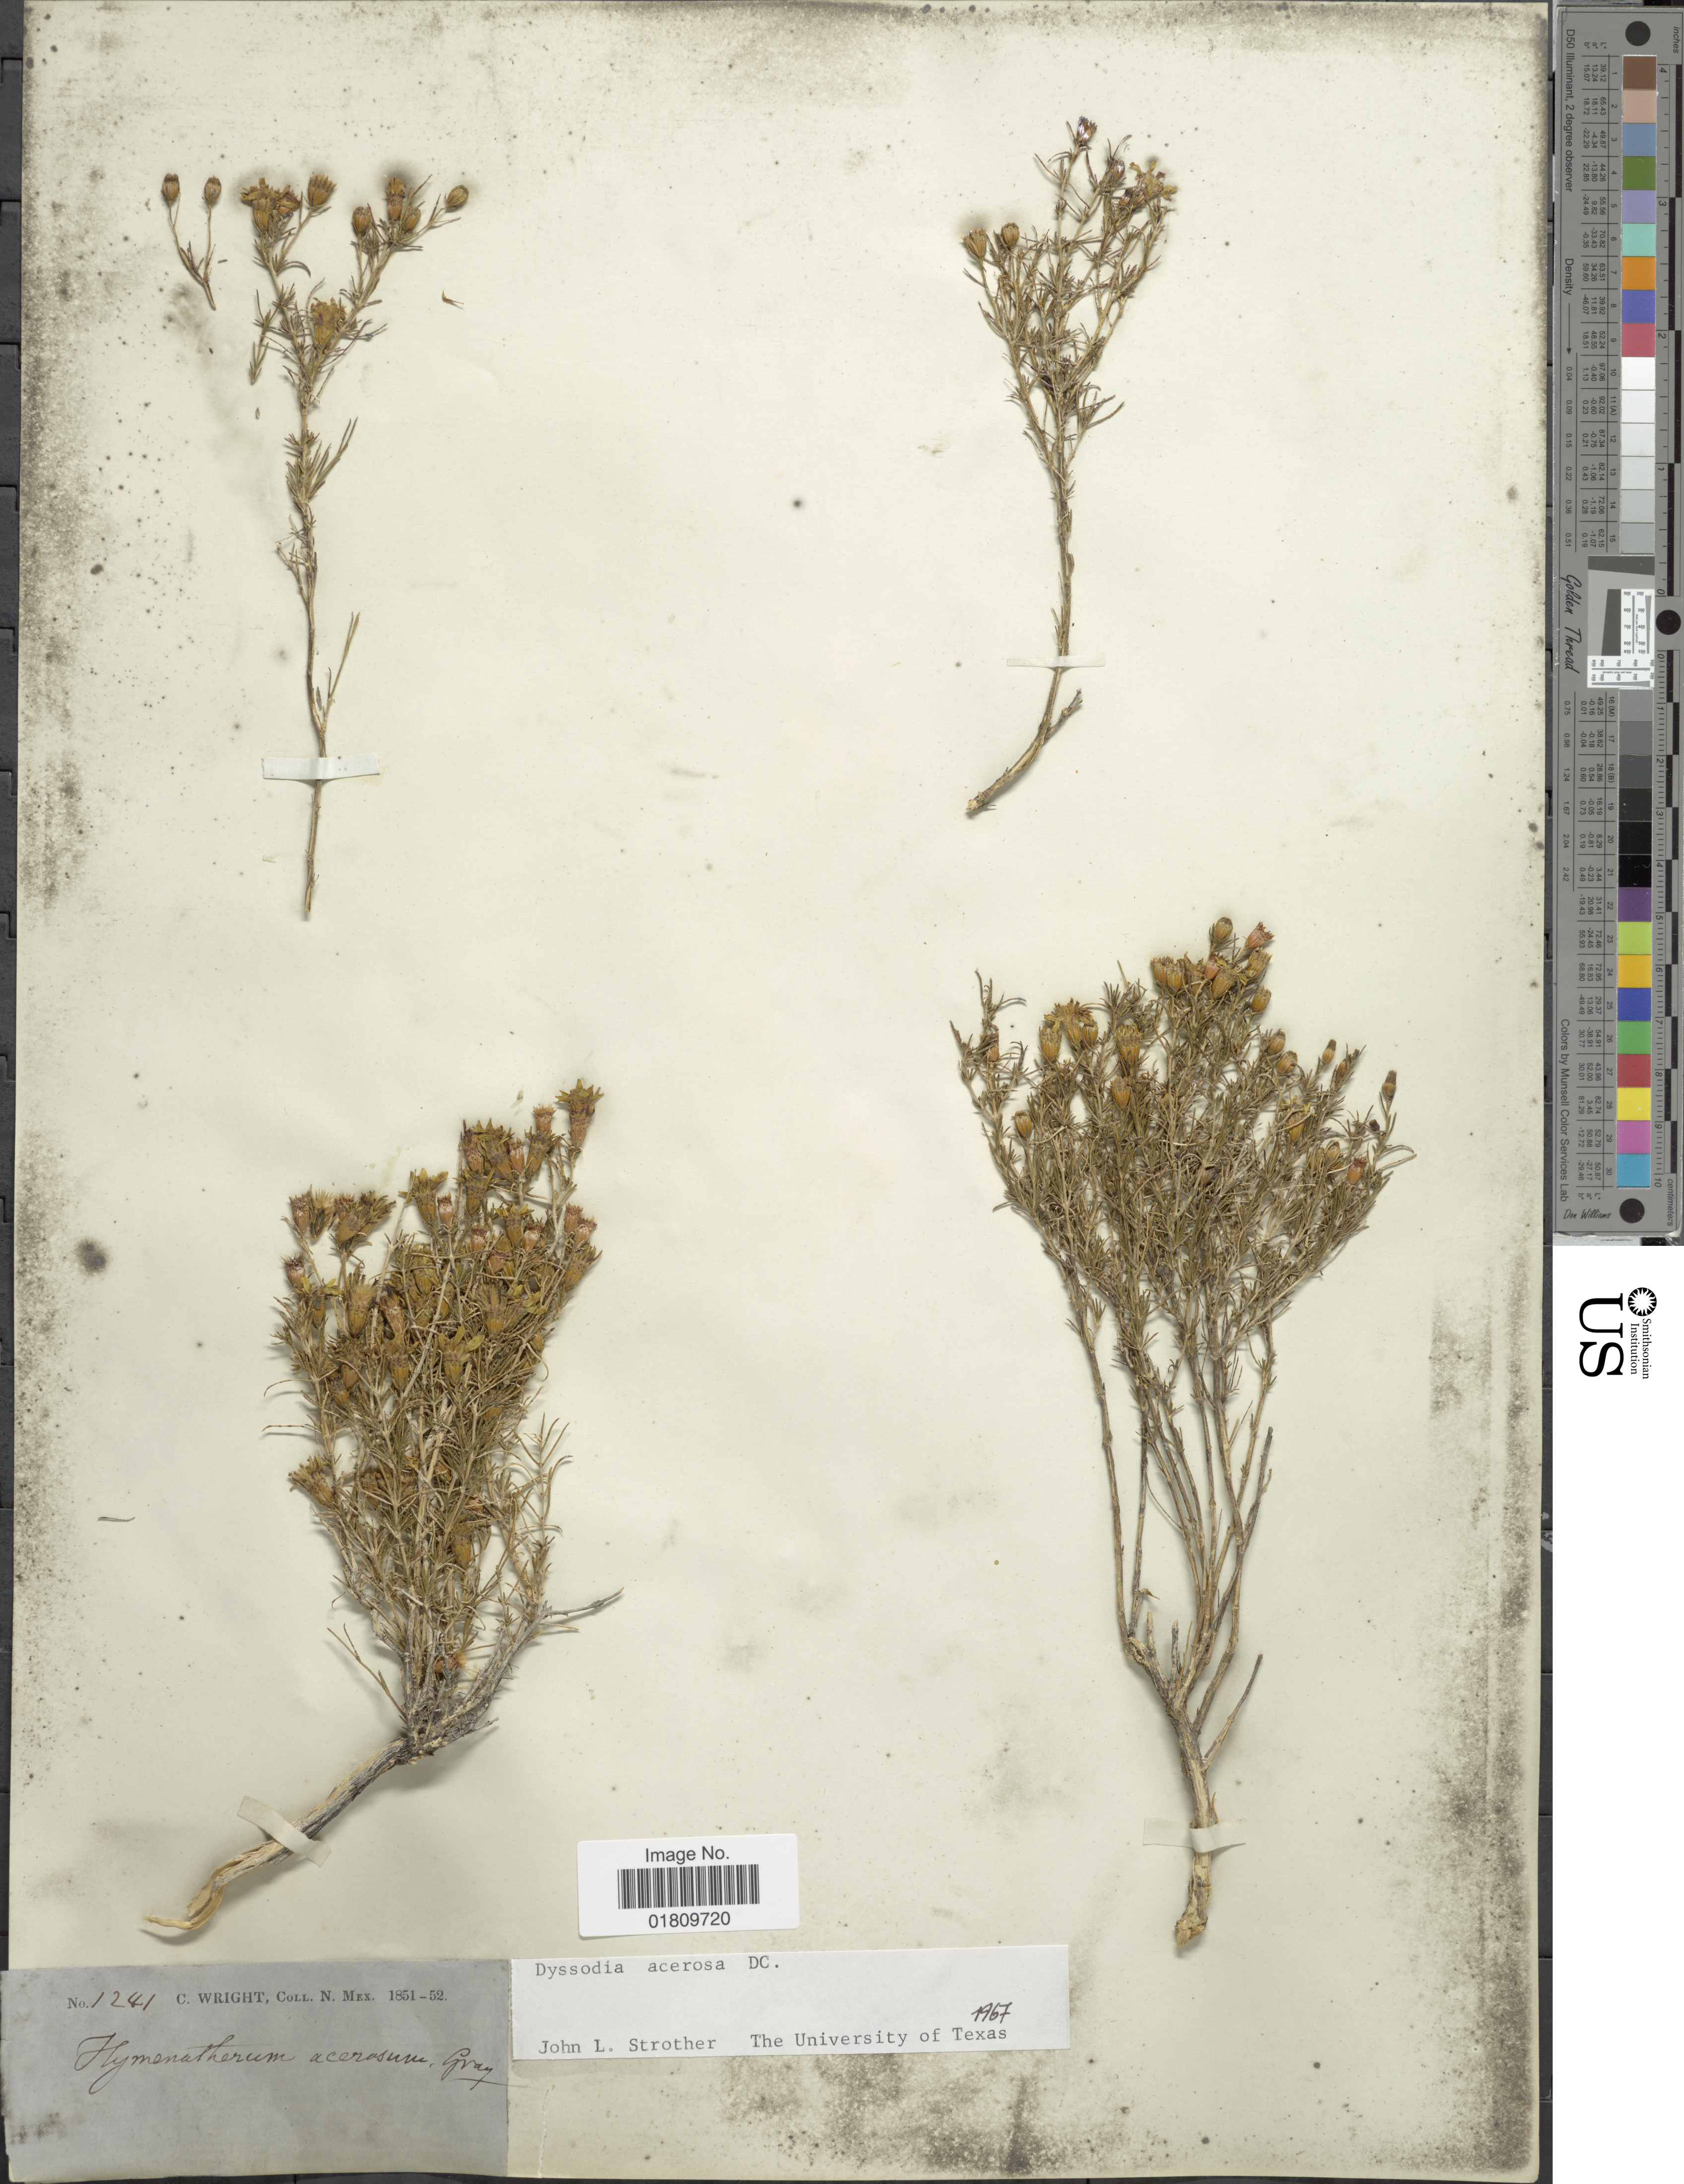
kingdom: Plantae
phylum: Tracheophyta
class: Magnoliopsida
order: Asterales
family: Asteraceae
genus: Thymophylla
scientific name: Thymophylla acerosa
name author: (DC.) Strother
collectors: C. Wright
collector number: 1241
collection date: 1851/1852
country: United States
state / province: New Mexico